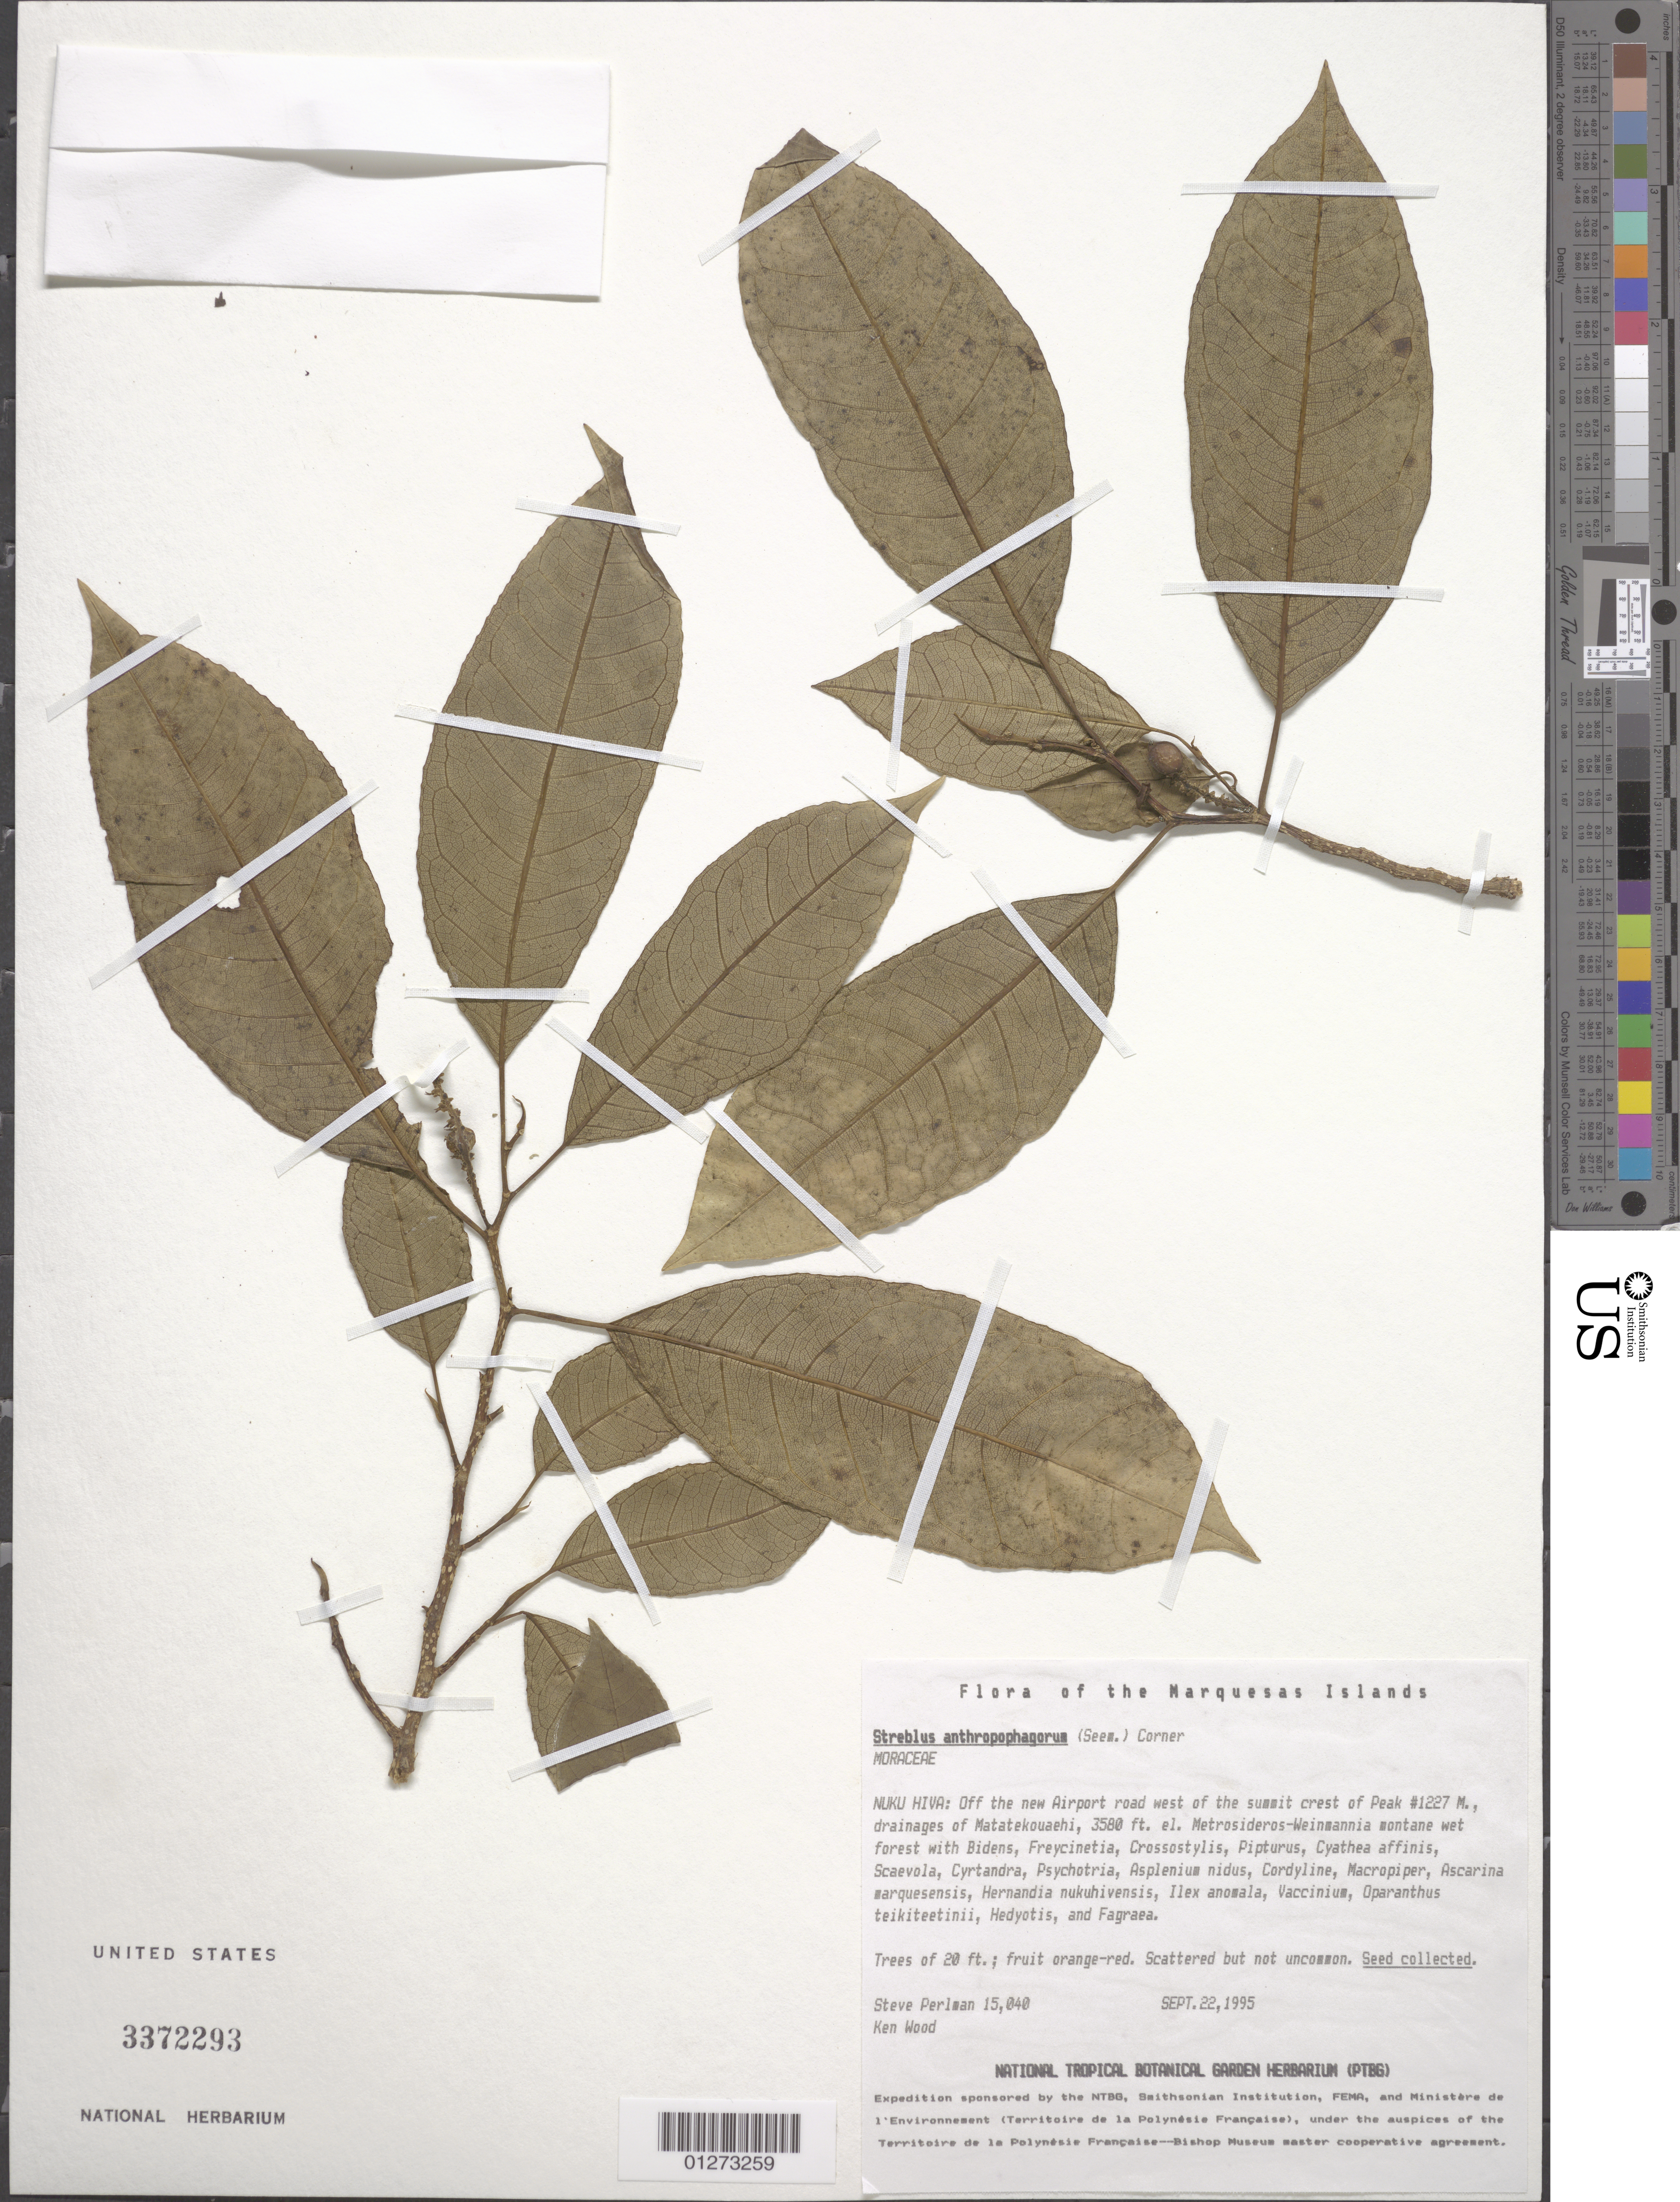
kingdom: Plantae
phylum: Tracheophyta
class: Magnoliopsida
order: Rosales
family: Moraceae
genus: Paratrophis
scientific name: Paratrophis anthropophagorum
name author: (Seem.) Benth. & Hook. f. ex Drake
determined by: Wagner, W. L., (BOT), Smithsonian Institution - National Museum of Natural History (UNITED STATES)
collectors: S. P. Perlman & K. R. Wood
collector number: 15040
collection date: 1995-09-22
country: French Polynesia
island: Nuku Hiva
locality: Off new Airport road, W of summit crest, W of Peak #1227 M., drainages of Matatekouaehi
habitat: In Metrosideros - Weinmannia montane wet forest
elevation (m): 1091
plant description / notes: Seeds collected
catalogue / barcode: US 3372293